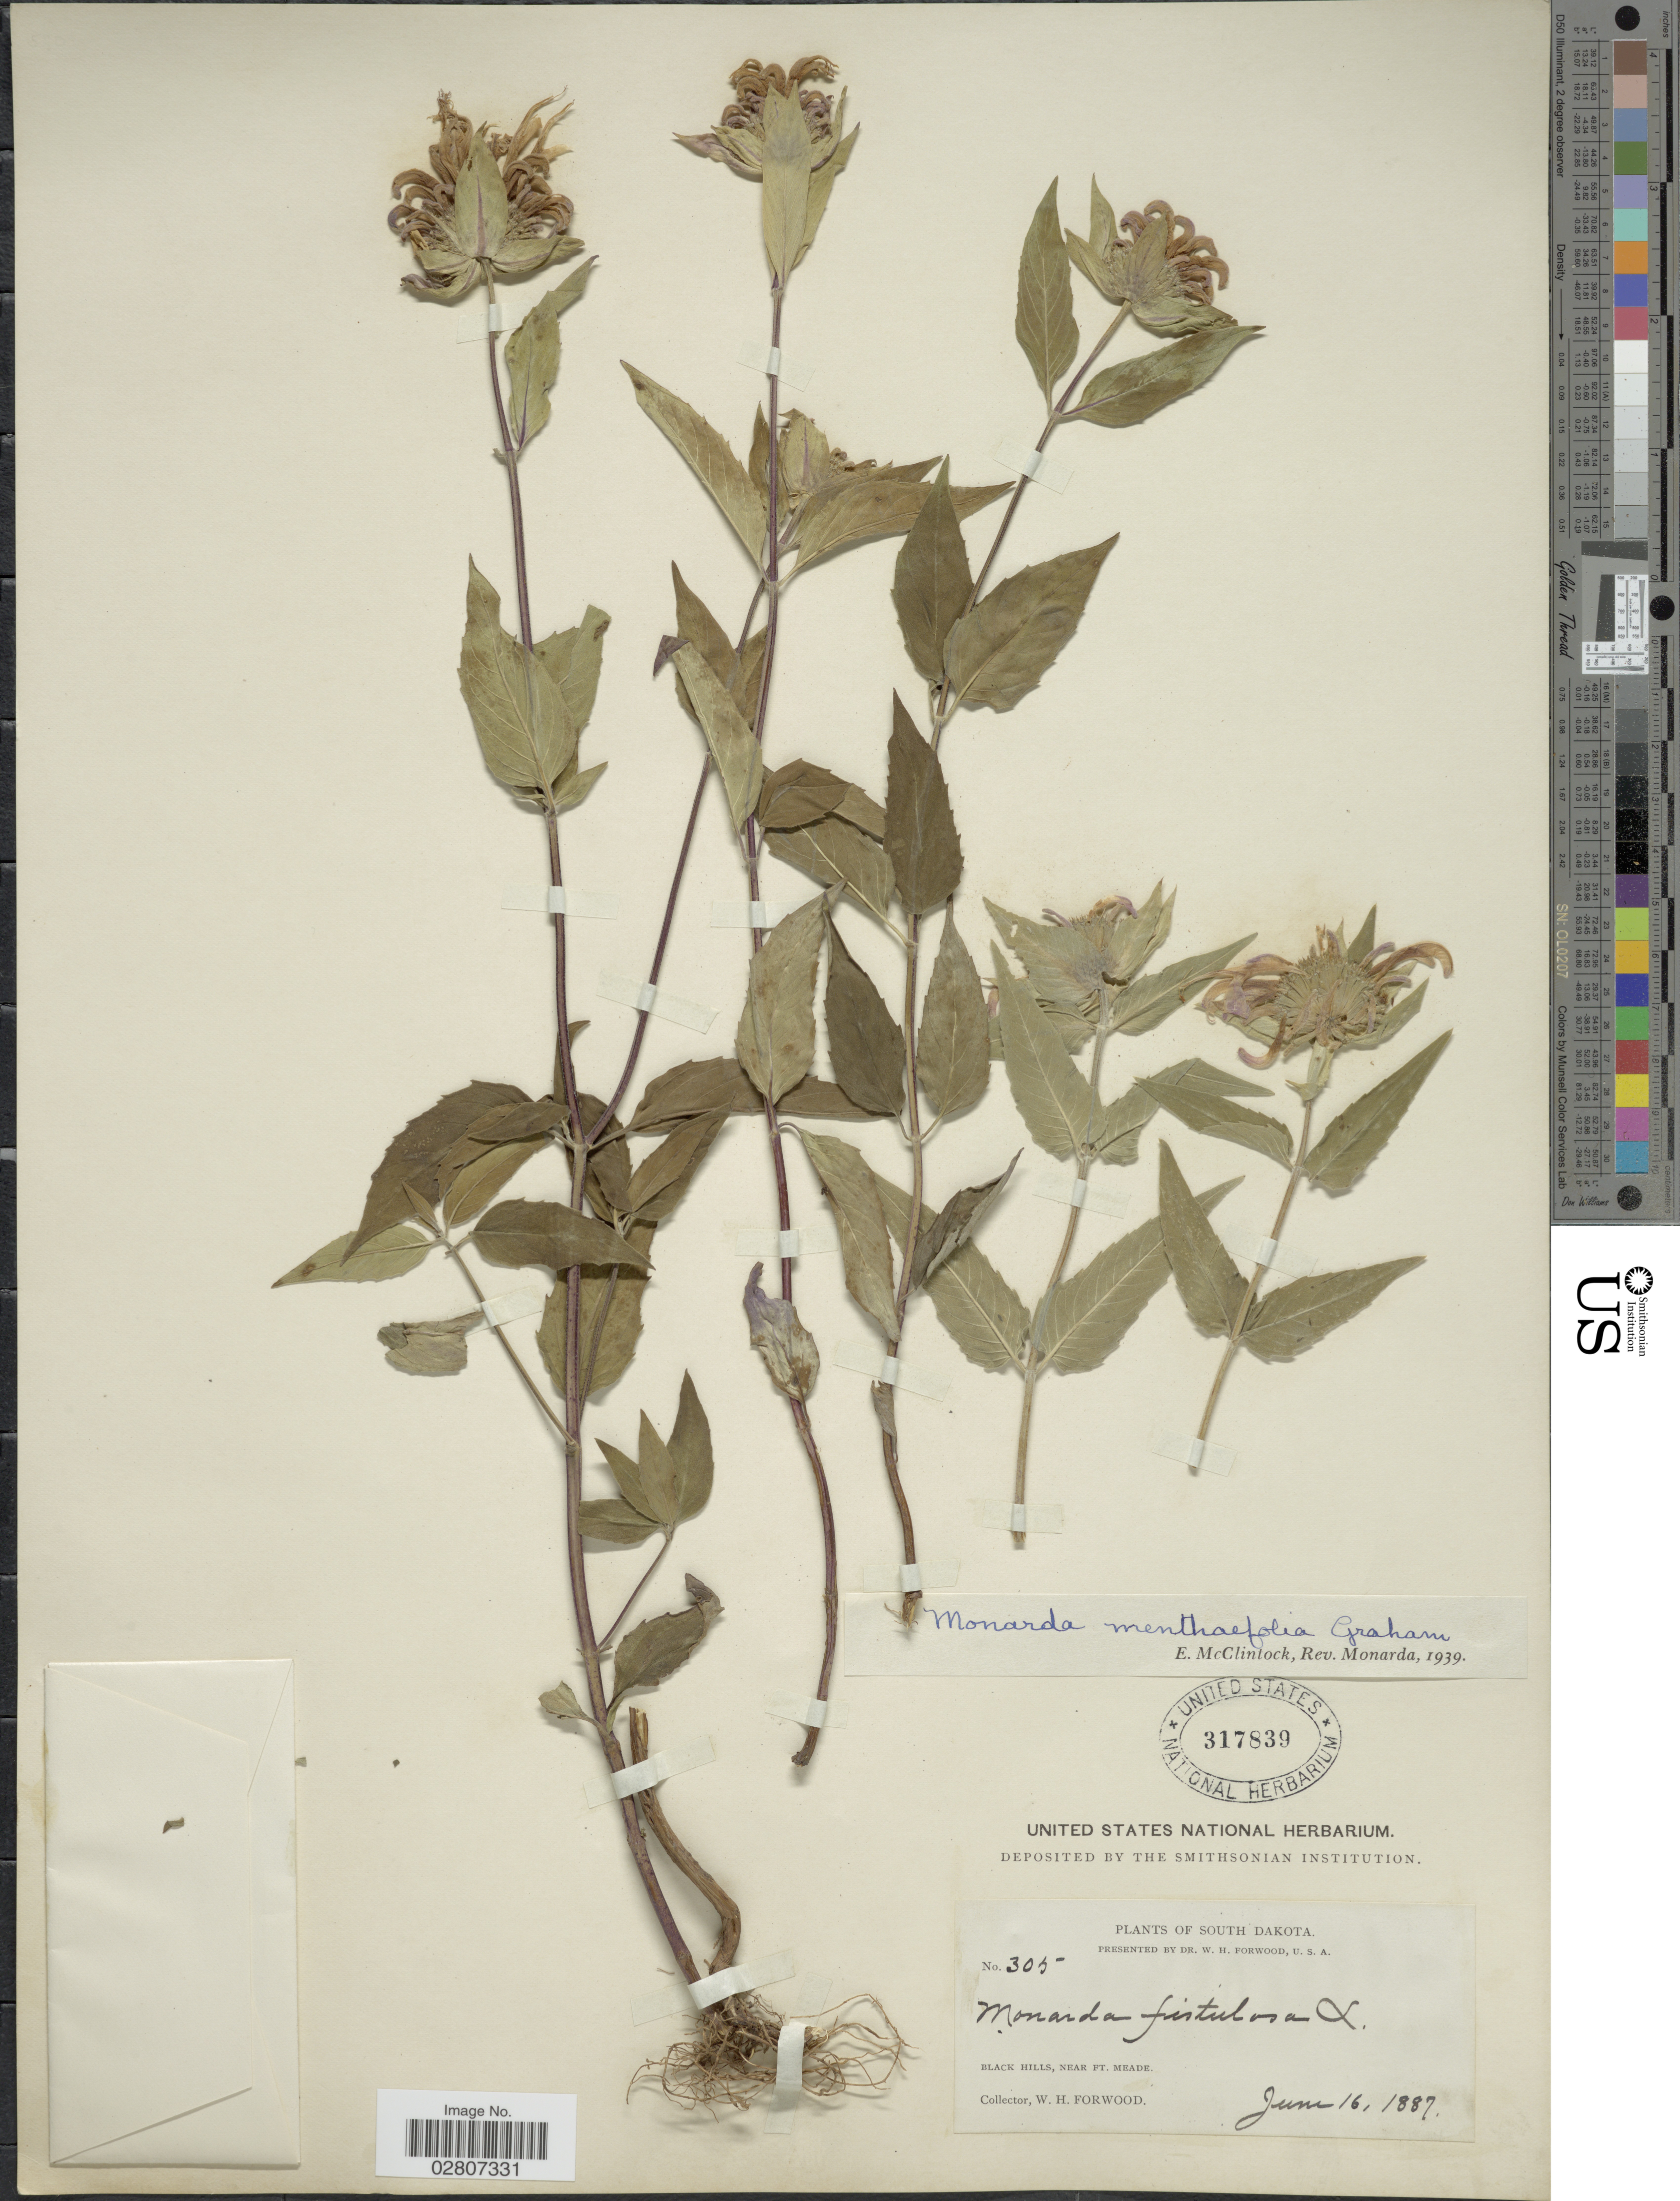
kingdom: Plantae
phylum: Tracheophyta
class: Magnoliopsida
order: Lamiales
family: Lamiaceae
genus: Monarda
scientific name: Monarda fistulosa var. menthifolia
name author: (Graham) Fernald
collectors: W. Forwood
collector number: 305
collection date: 1887-06-16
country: United States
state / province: South Dakota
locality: Black Hills, near Ft. Meade.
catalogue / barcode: US 317839